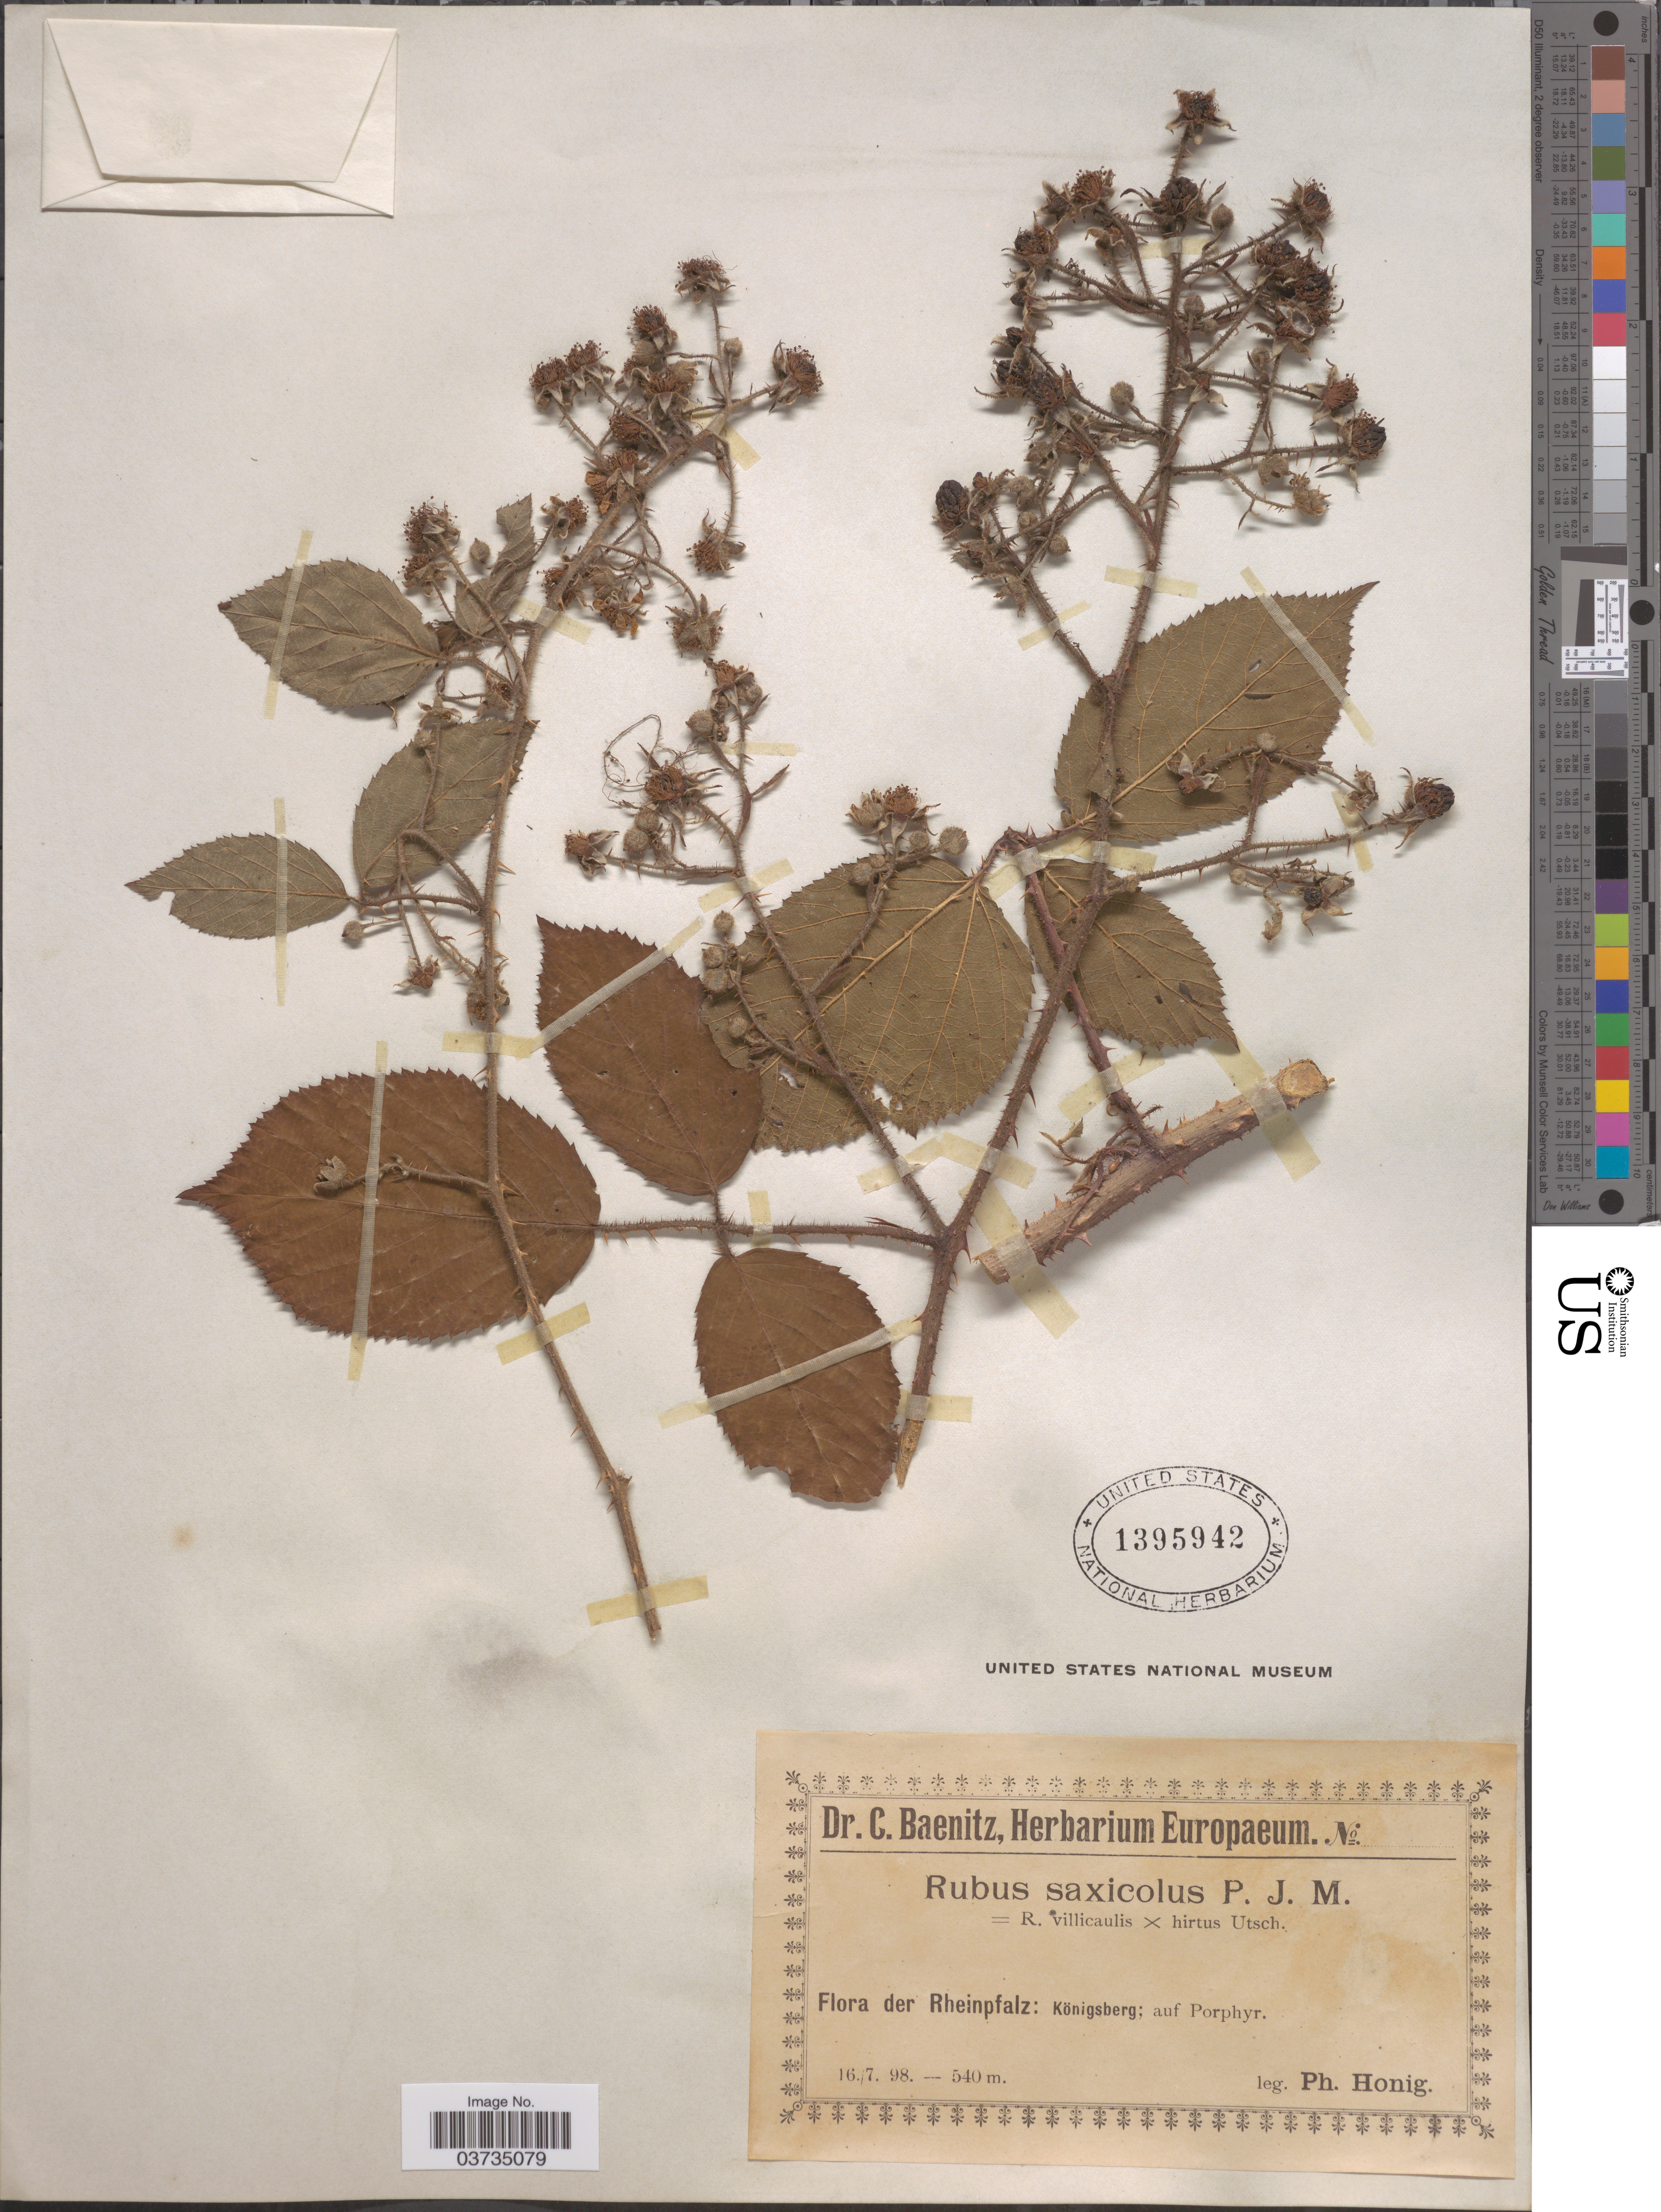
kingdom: Plantae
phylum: Tracheophyta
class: Magnoliopsida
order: Rosales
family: Rosaceae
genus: Rubus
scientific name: Rubus saxicolus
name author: P.J. Müll.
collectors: P. Honig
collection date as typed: Transcribed d/m/y: 16/7/98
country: Germany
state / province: Rhineland-Palatinate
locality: Rheinpfalz: Königsberg; auf Porphyr.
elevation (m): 540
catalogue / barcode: US 1395942